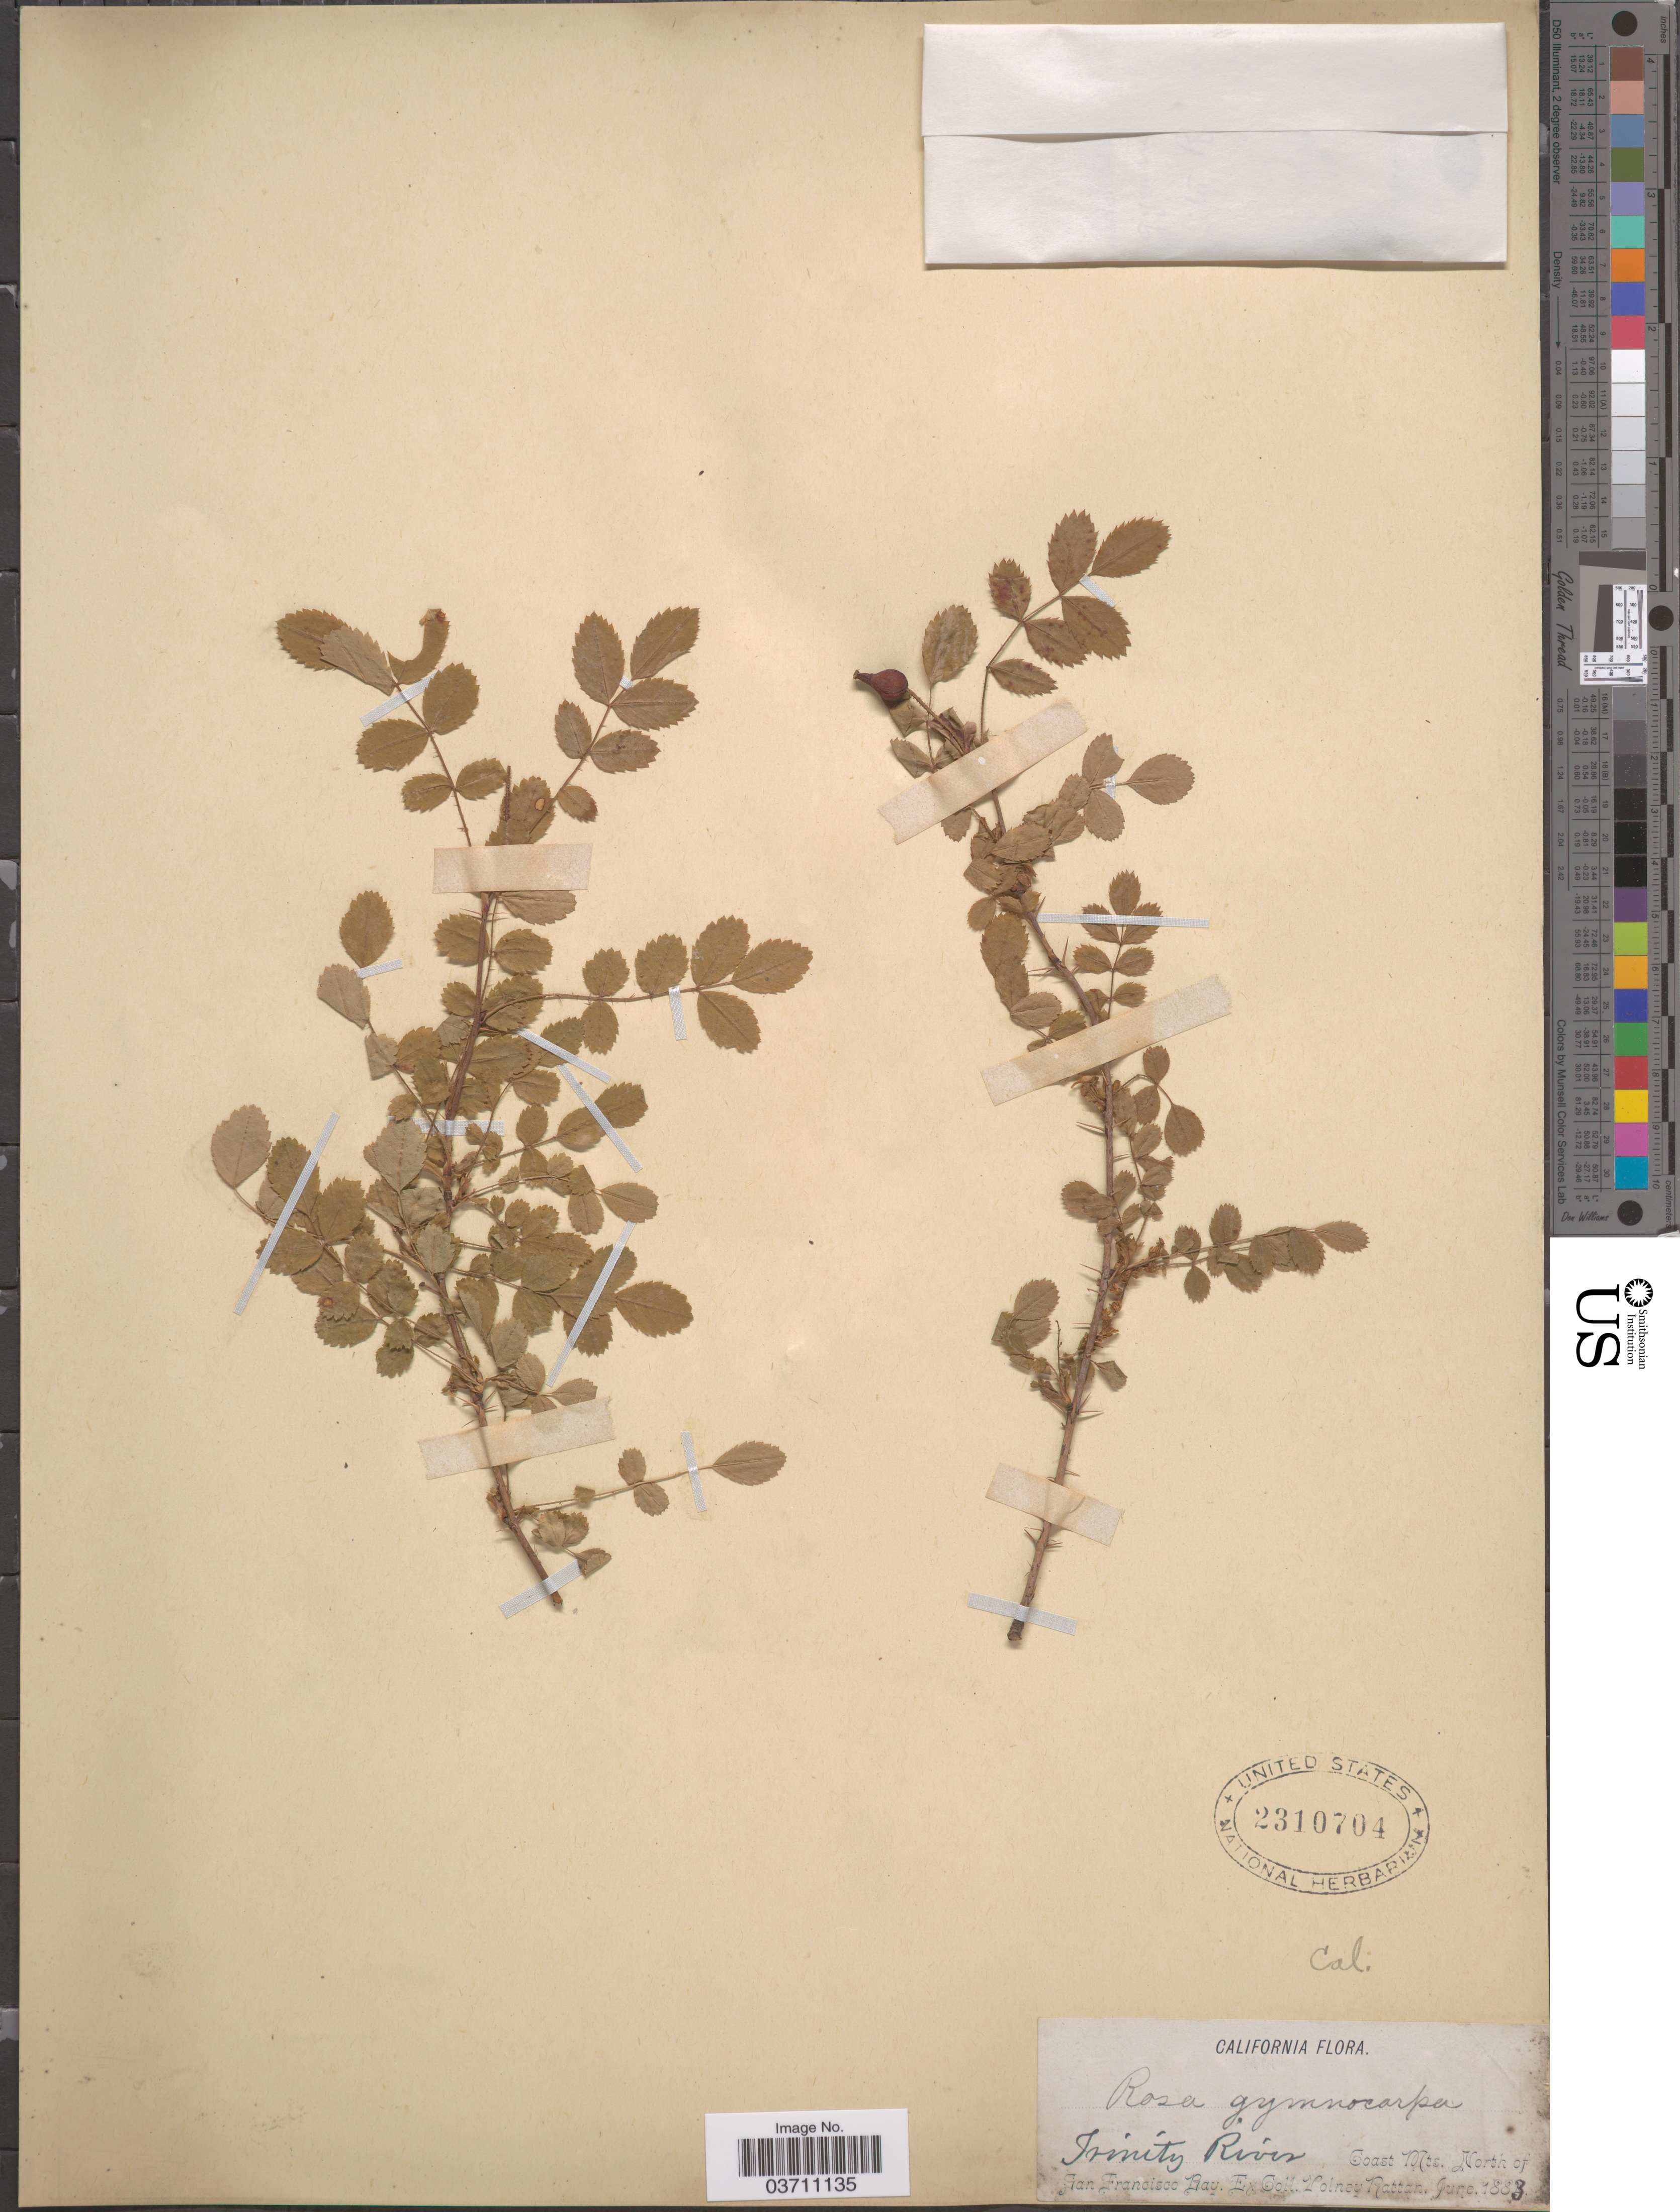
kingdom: Plantae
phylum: Tracheophyta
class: Magnoliopsida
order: Rosales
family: Rosaceae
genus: Rosa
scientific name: Rosa gymnocarpa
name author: Nutt.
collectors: V. Rattan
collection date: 1883-06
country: United States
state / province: California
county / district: San Francisco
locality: Trinity River, Coast Mts. North of San Francisco Bay.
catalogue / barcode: US 2310704